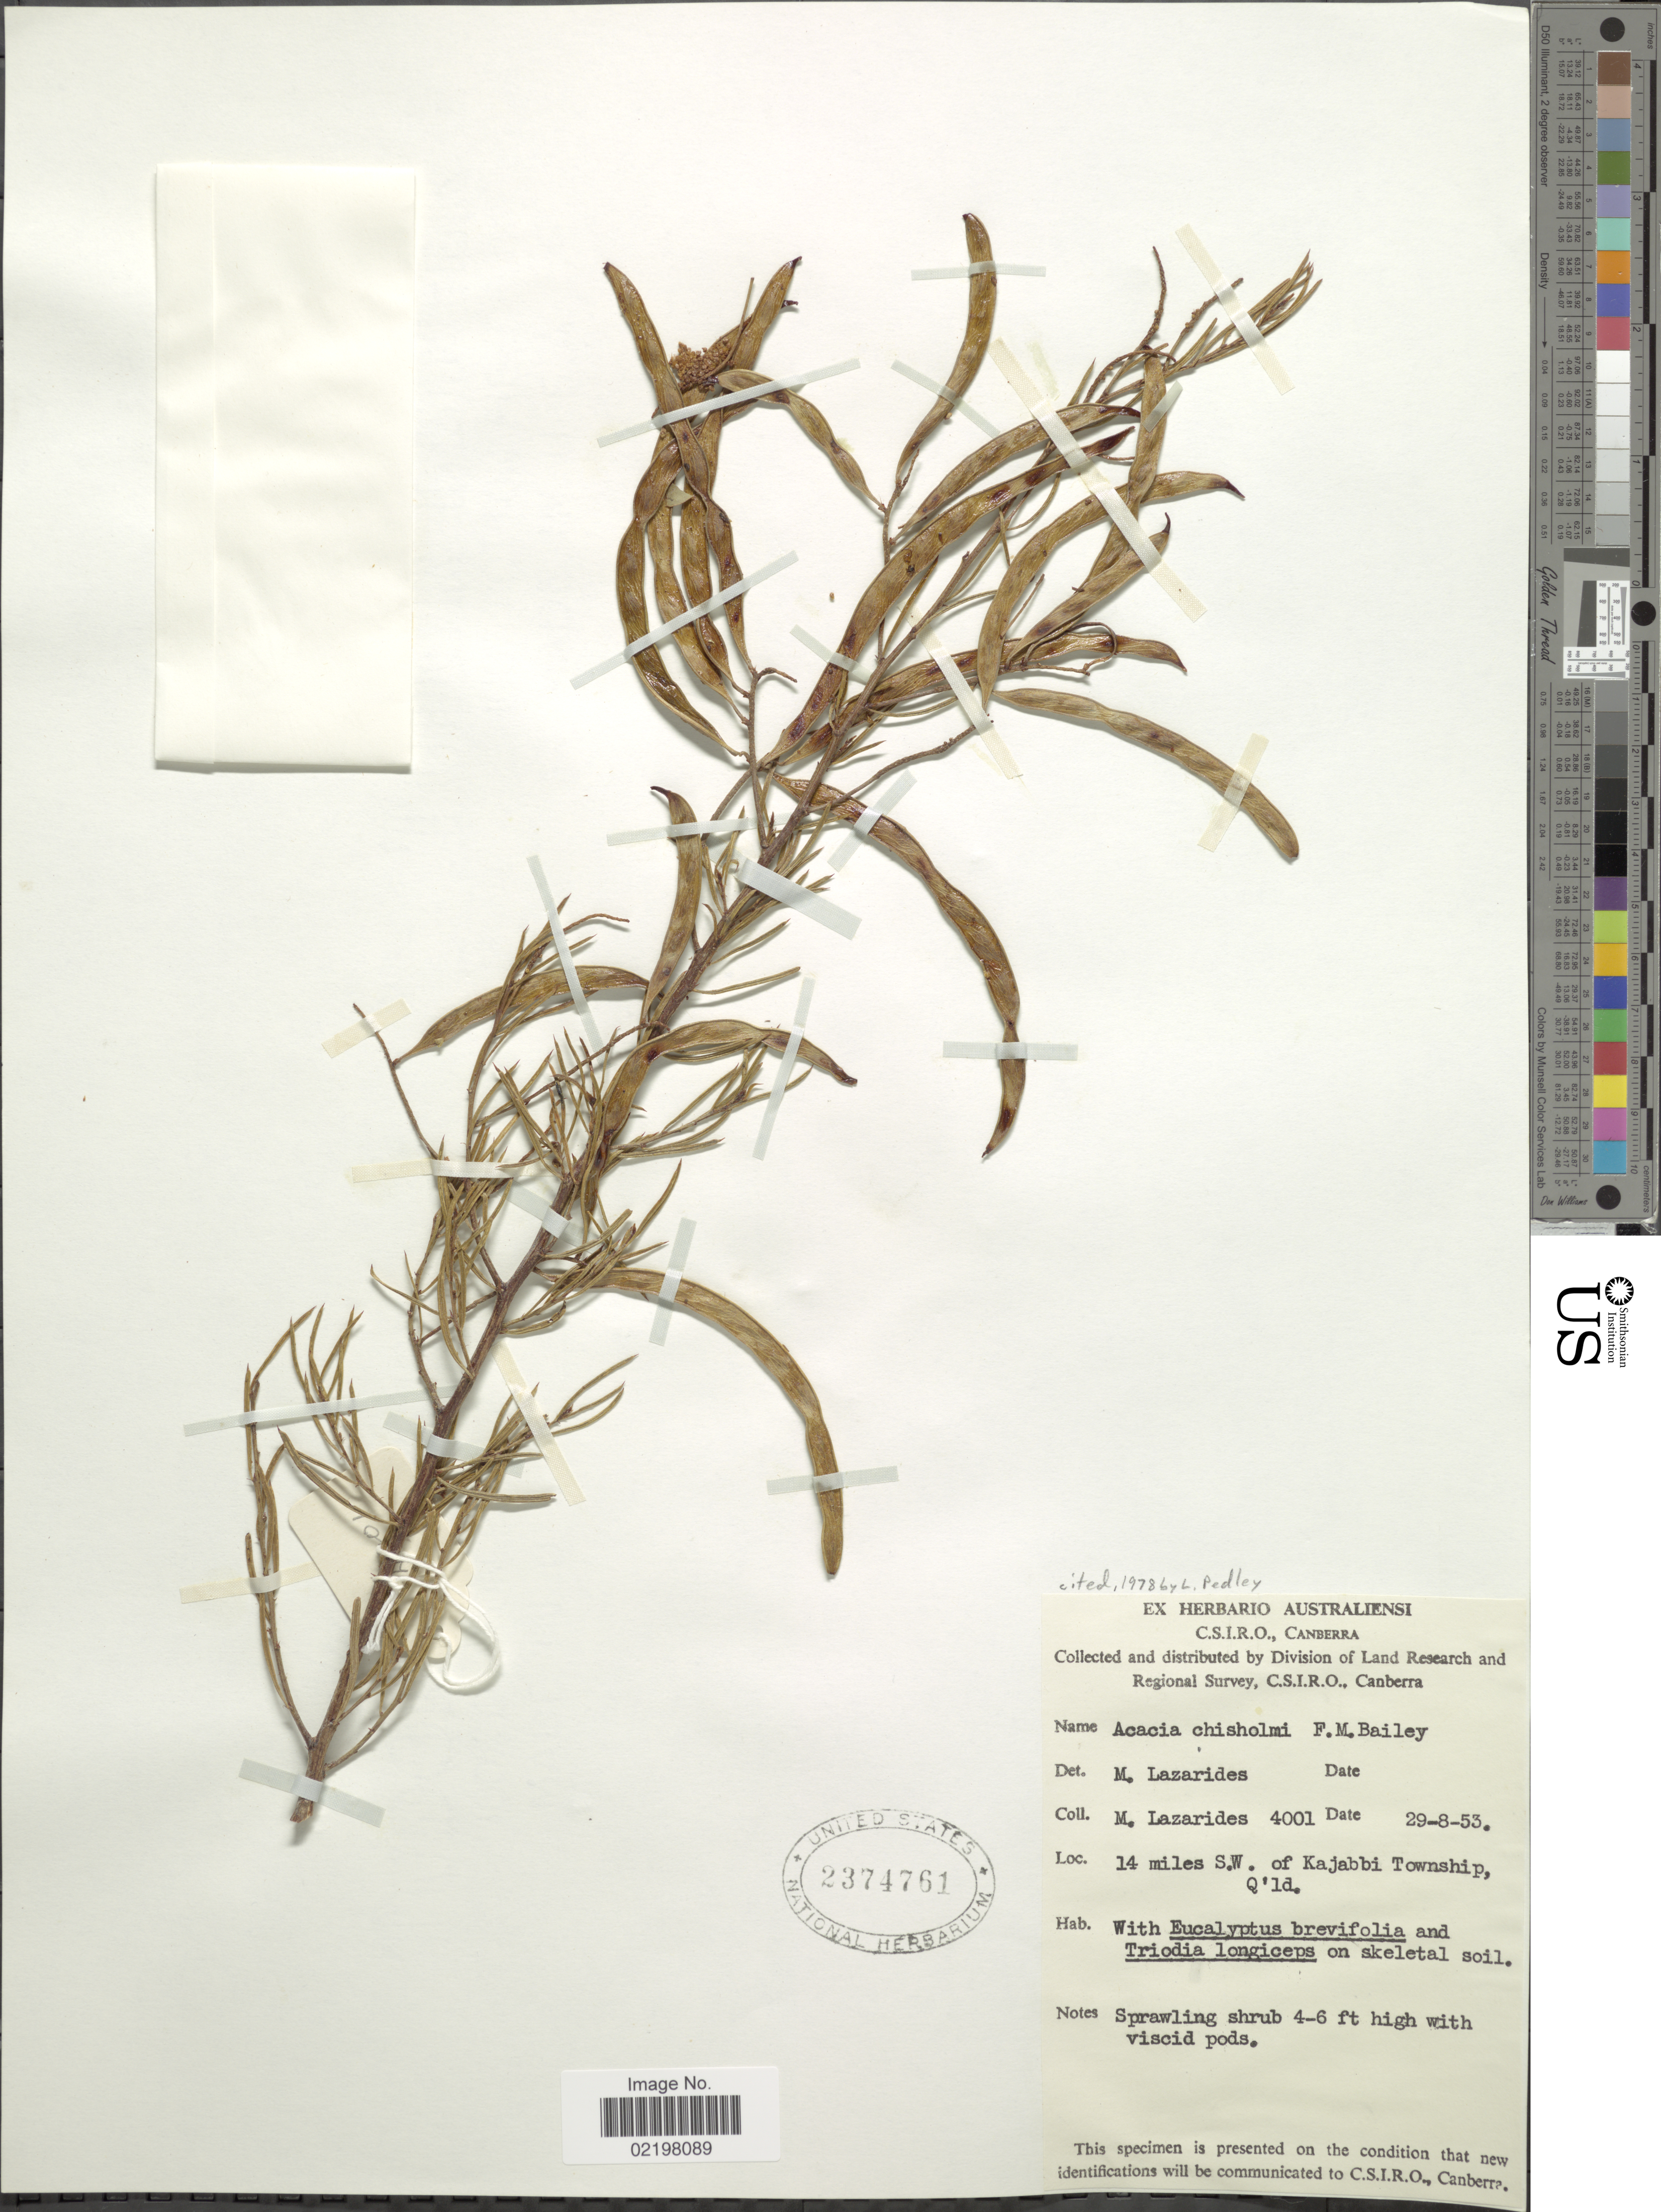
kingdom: Plantae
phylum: Tracheophyta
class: Magnoliopsida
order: Fabales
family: Fabaceae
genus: Acacia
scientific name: Acacia chisholmii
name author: F.M. Bailey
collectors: M. Lazarides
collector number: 4001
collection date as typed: Transcribed d/m/y: 29/8/53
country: Australia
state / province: Queensland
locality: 14 miles S.W. of Kajabbi Township, Q' ld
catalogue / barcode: US 2374761